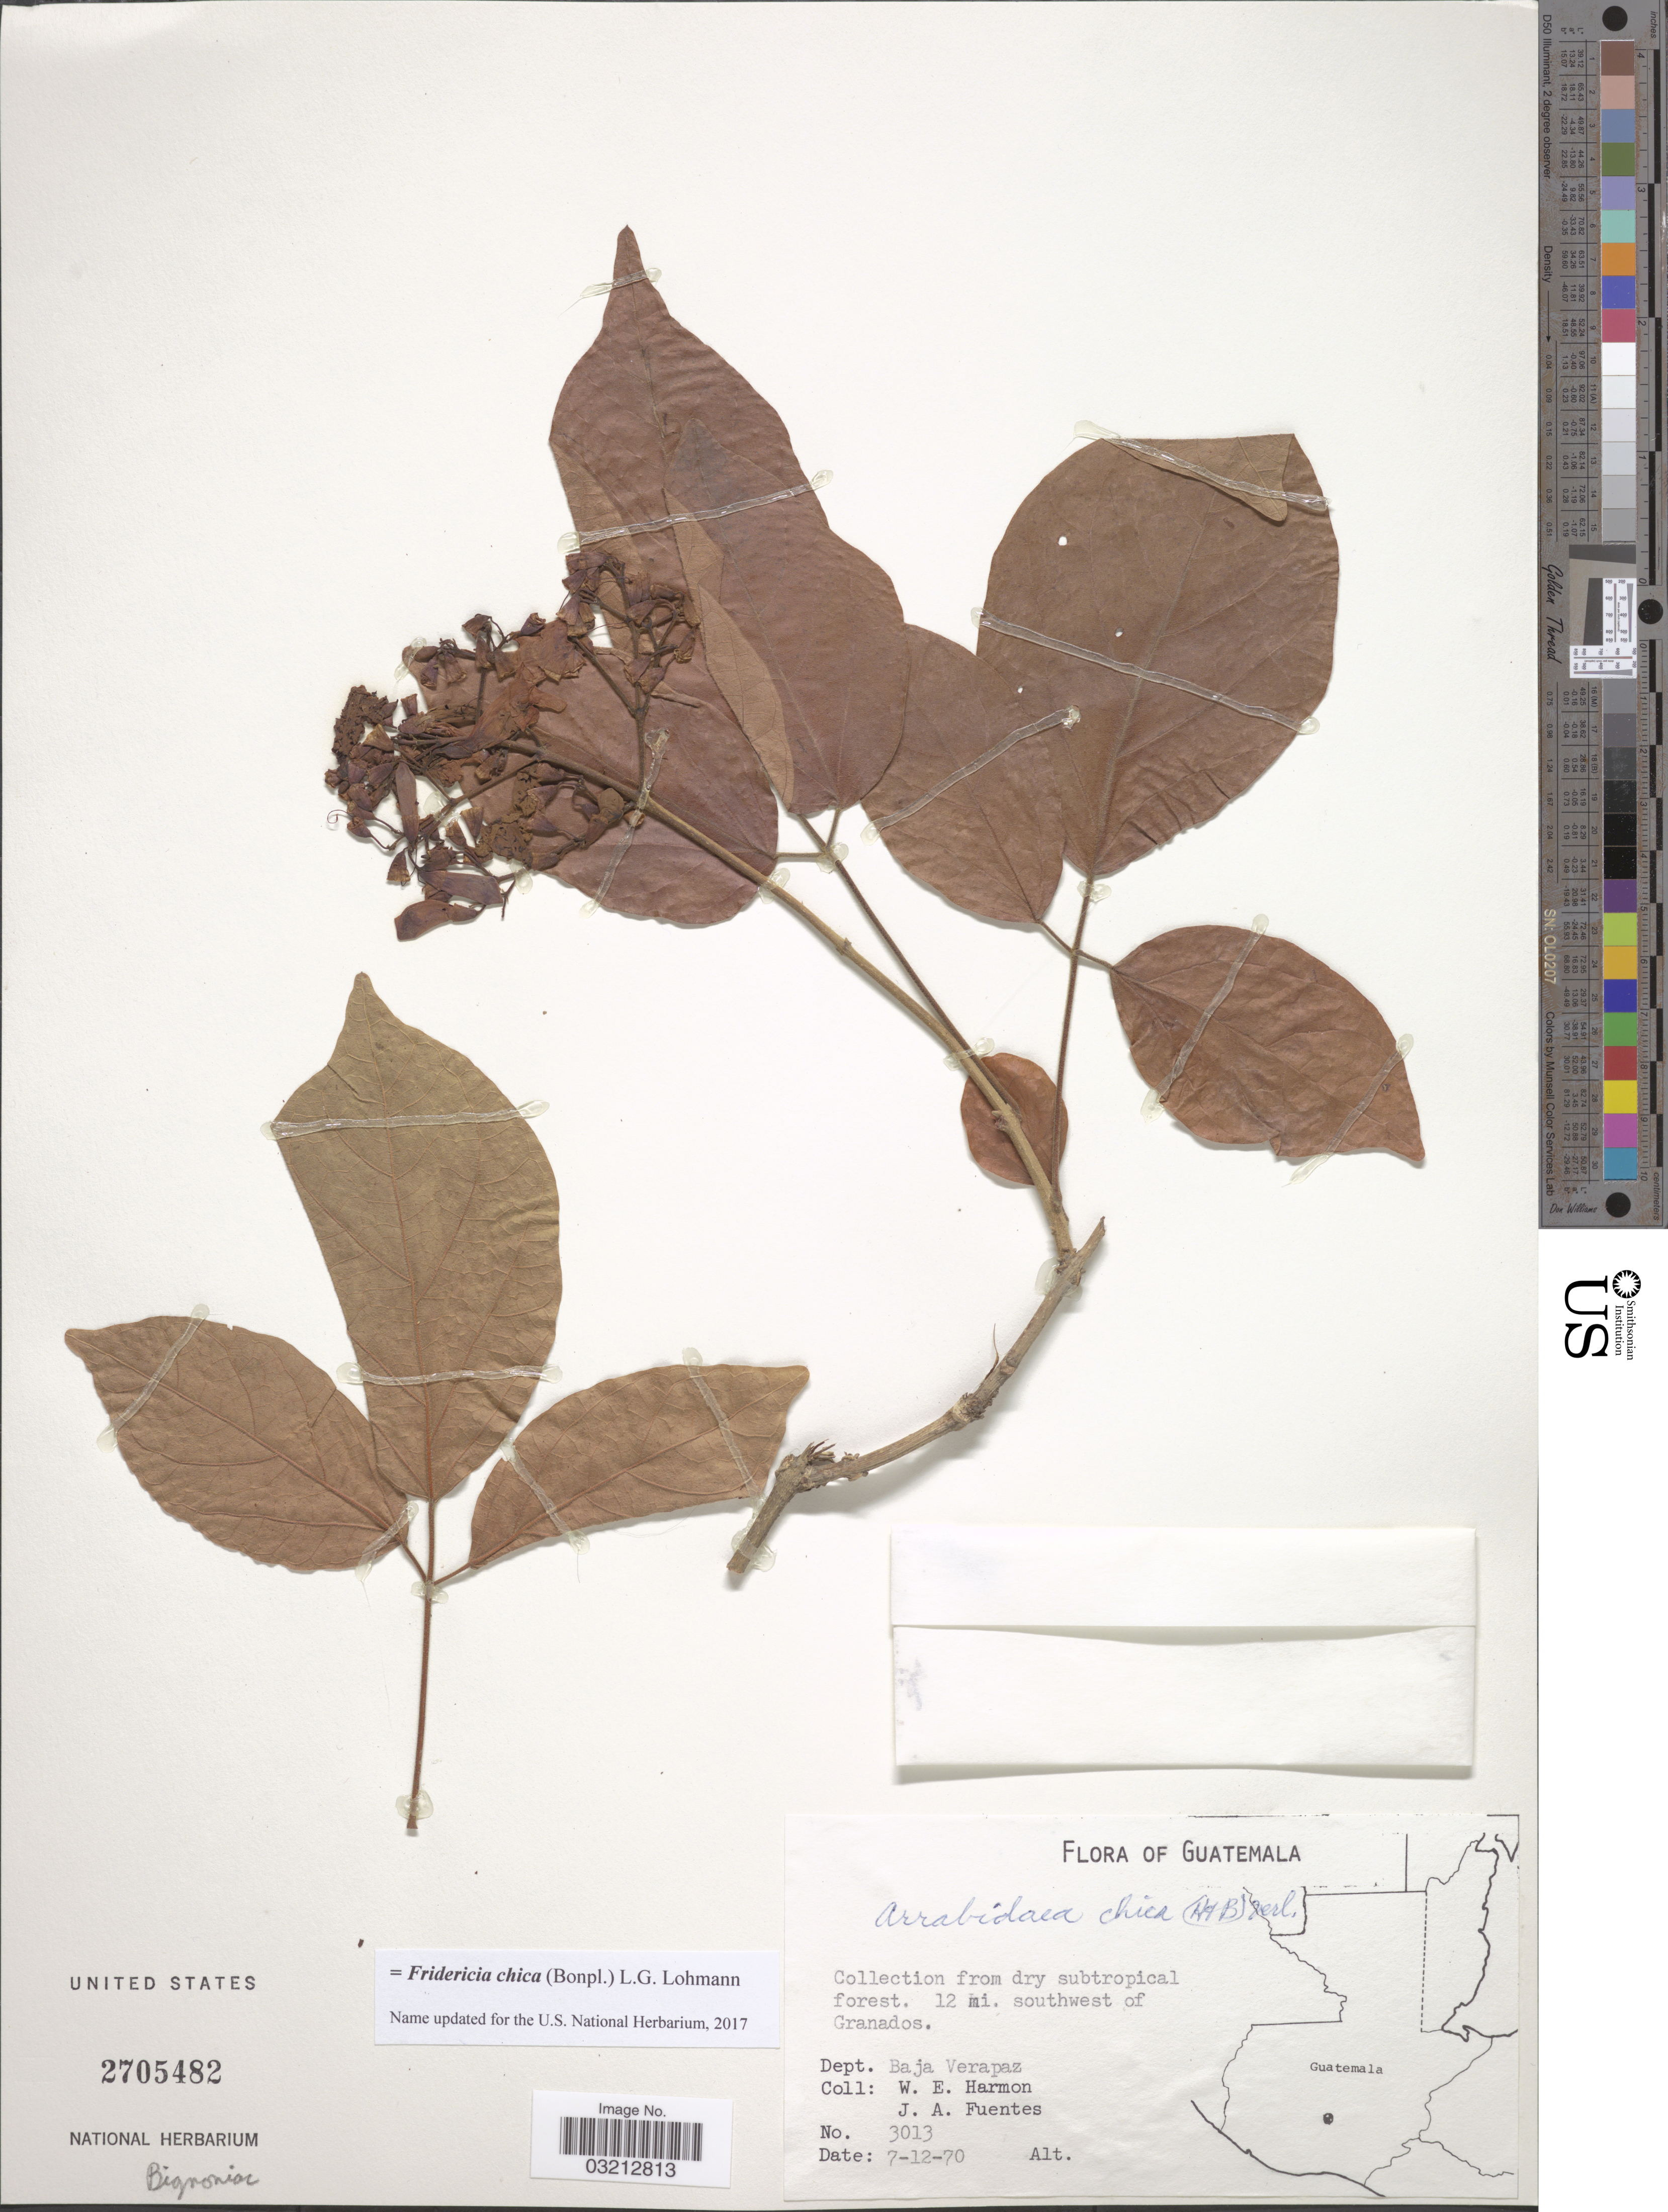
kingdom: Plantae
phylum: Tracheophyta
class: Magnoliopsida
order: Lamiales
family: Bignoniaceae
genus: Fridericia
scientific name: Fridericia chica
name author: (Bonpl.) L.G. Lohmann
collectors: W. E. Harmon & J. Fuentes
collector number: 3013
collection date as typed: Transcribed d/m/y: 7/12/70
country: Guatemala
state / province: Baja Verapaz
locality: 12 mi. southwest of Granados. Dept. Baja Verapaz.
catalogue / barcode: US 2705482